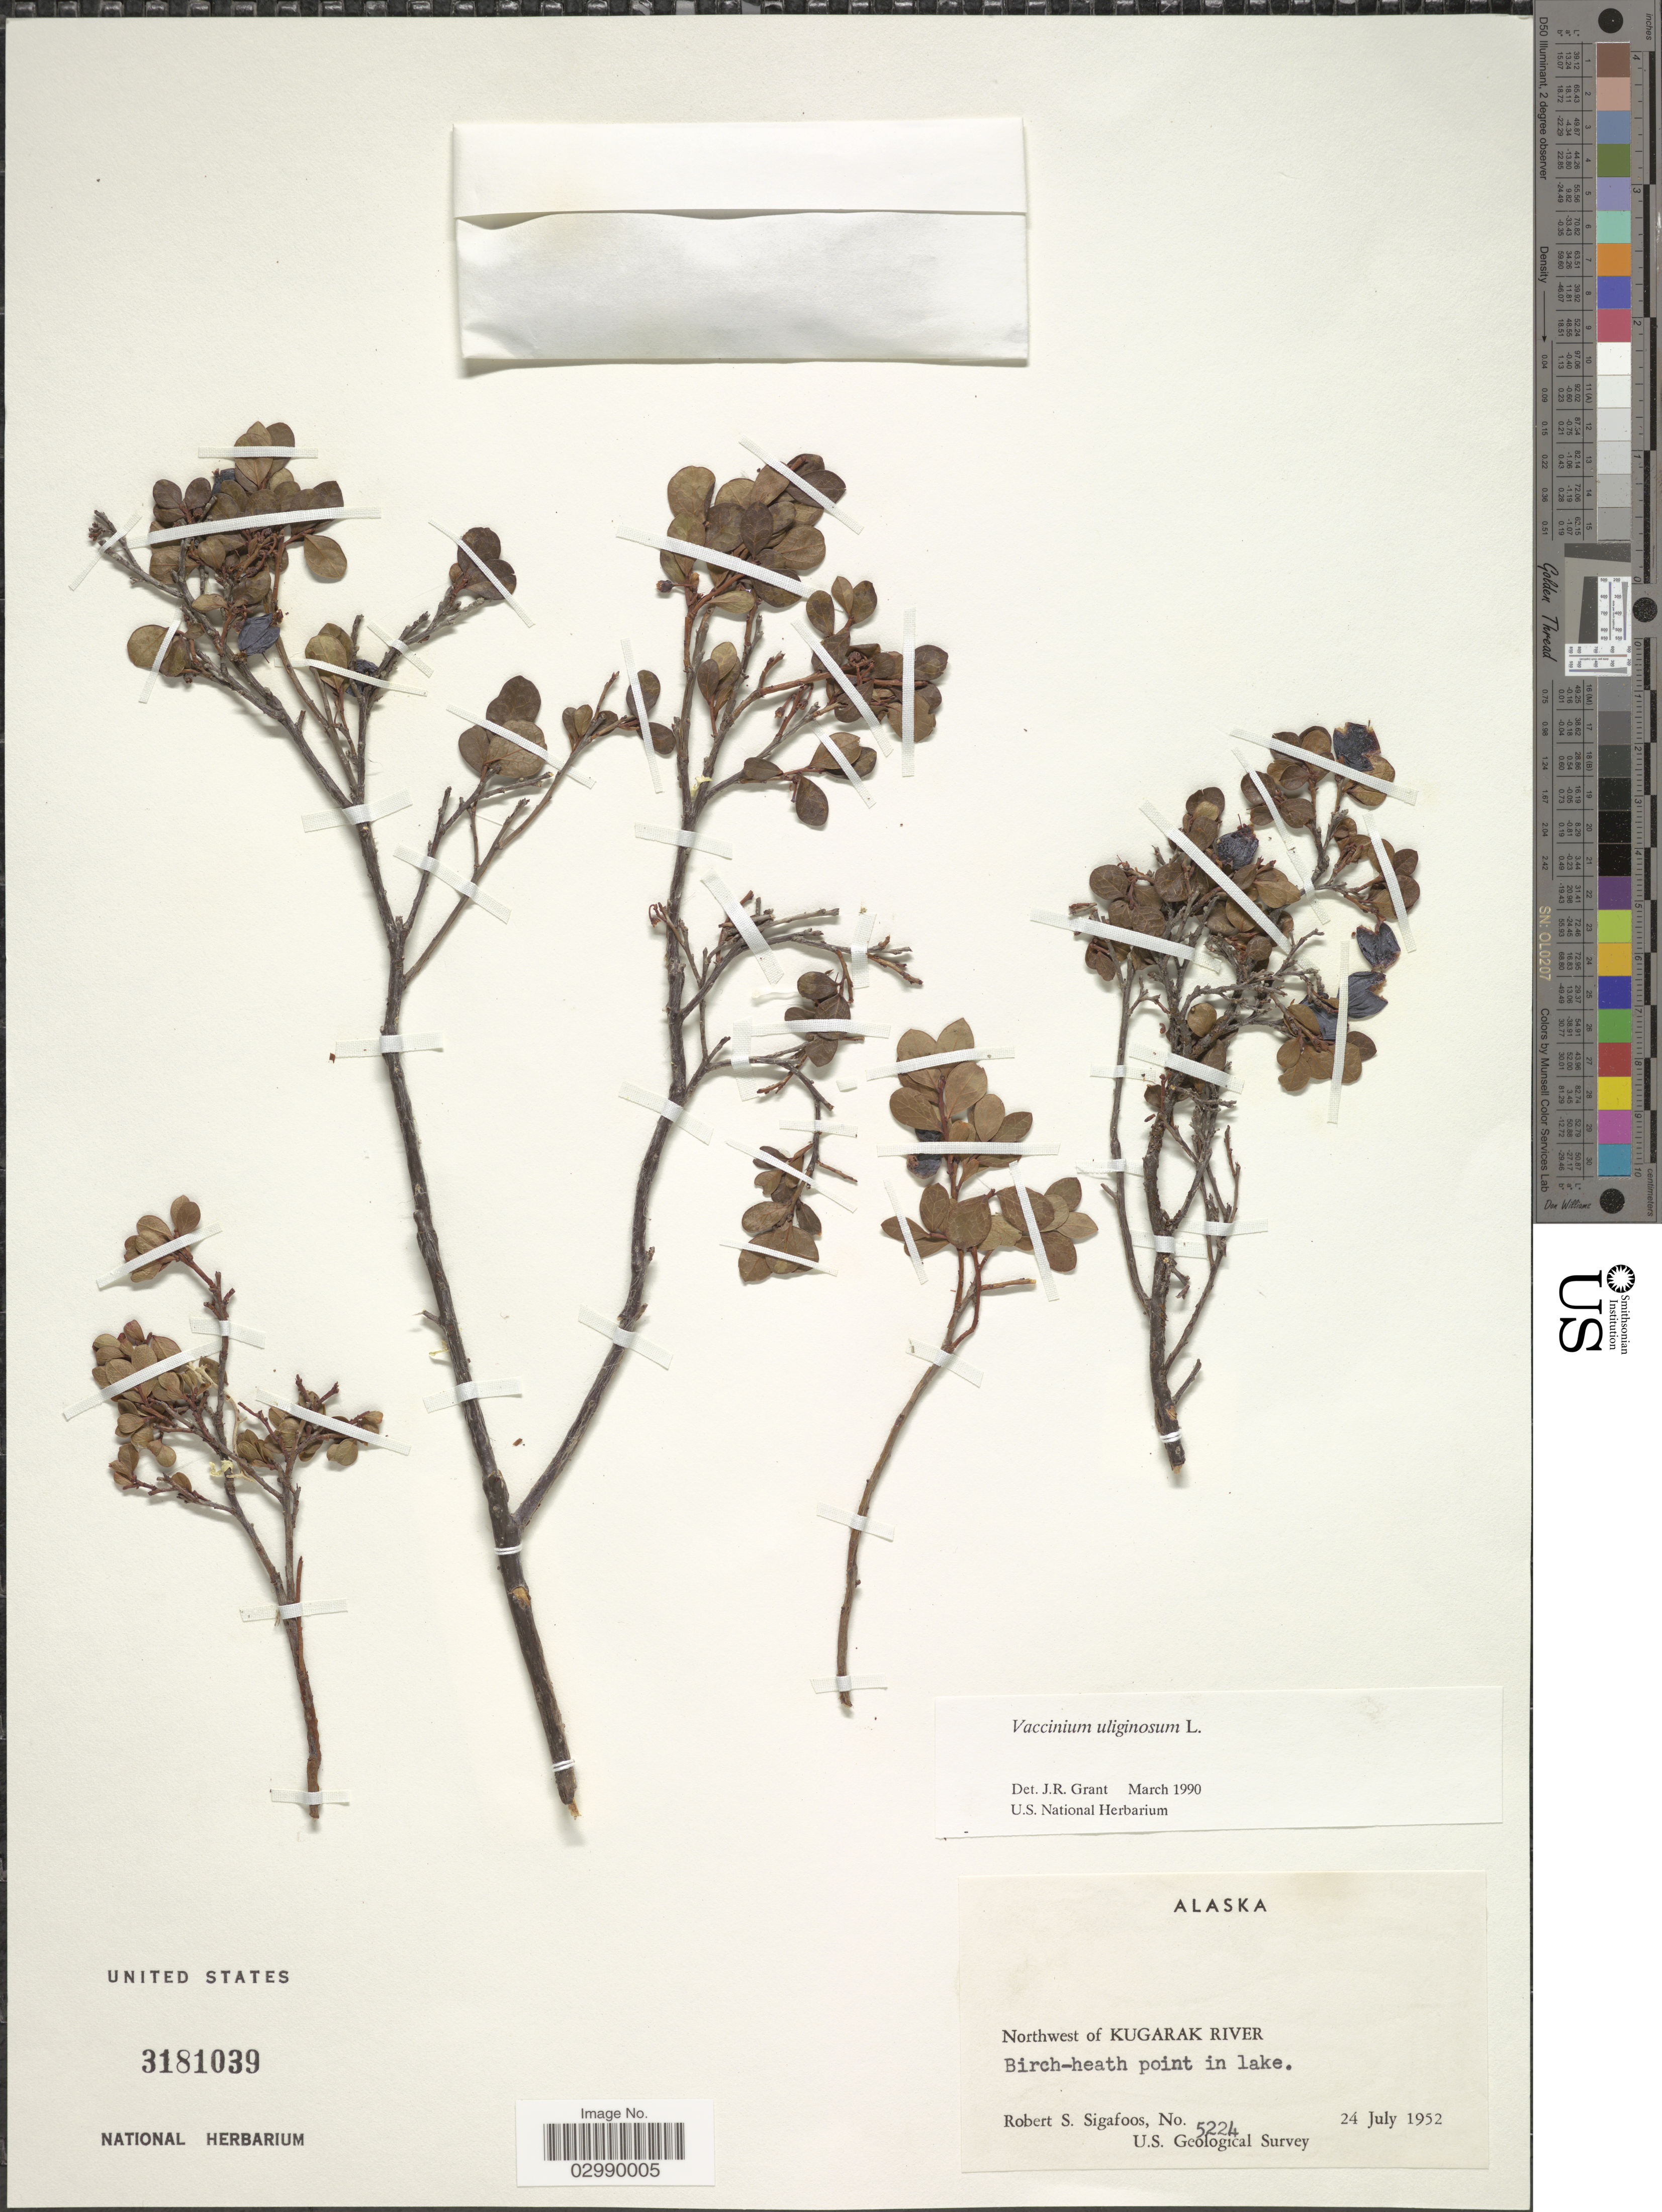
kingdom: Plantae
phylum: Tracheophyta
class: Magnoliopsida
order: Ericales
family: Ericaceae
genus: Vaccinium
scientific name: Vaccinium uliginosum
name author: L.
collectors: R. Sigafoos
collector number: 5224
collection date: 1952-07-24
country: United States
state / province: Alaska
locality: Northwest of Kugarak River, Birch-heath point in lake.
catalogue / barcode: US 3181039